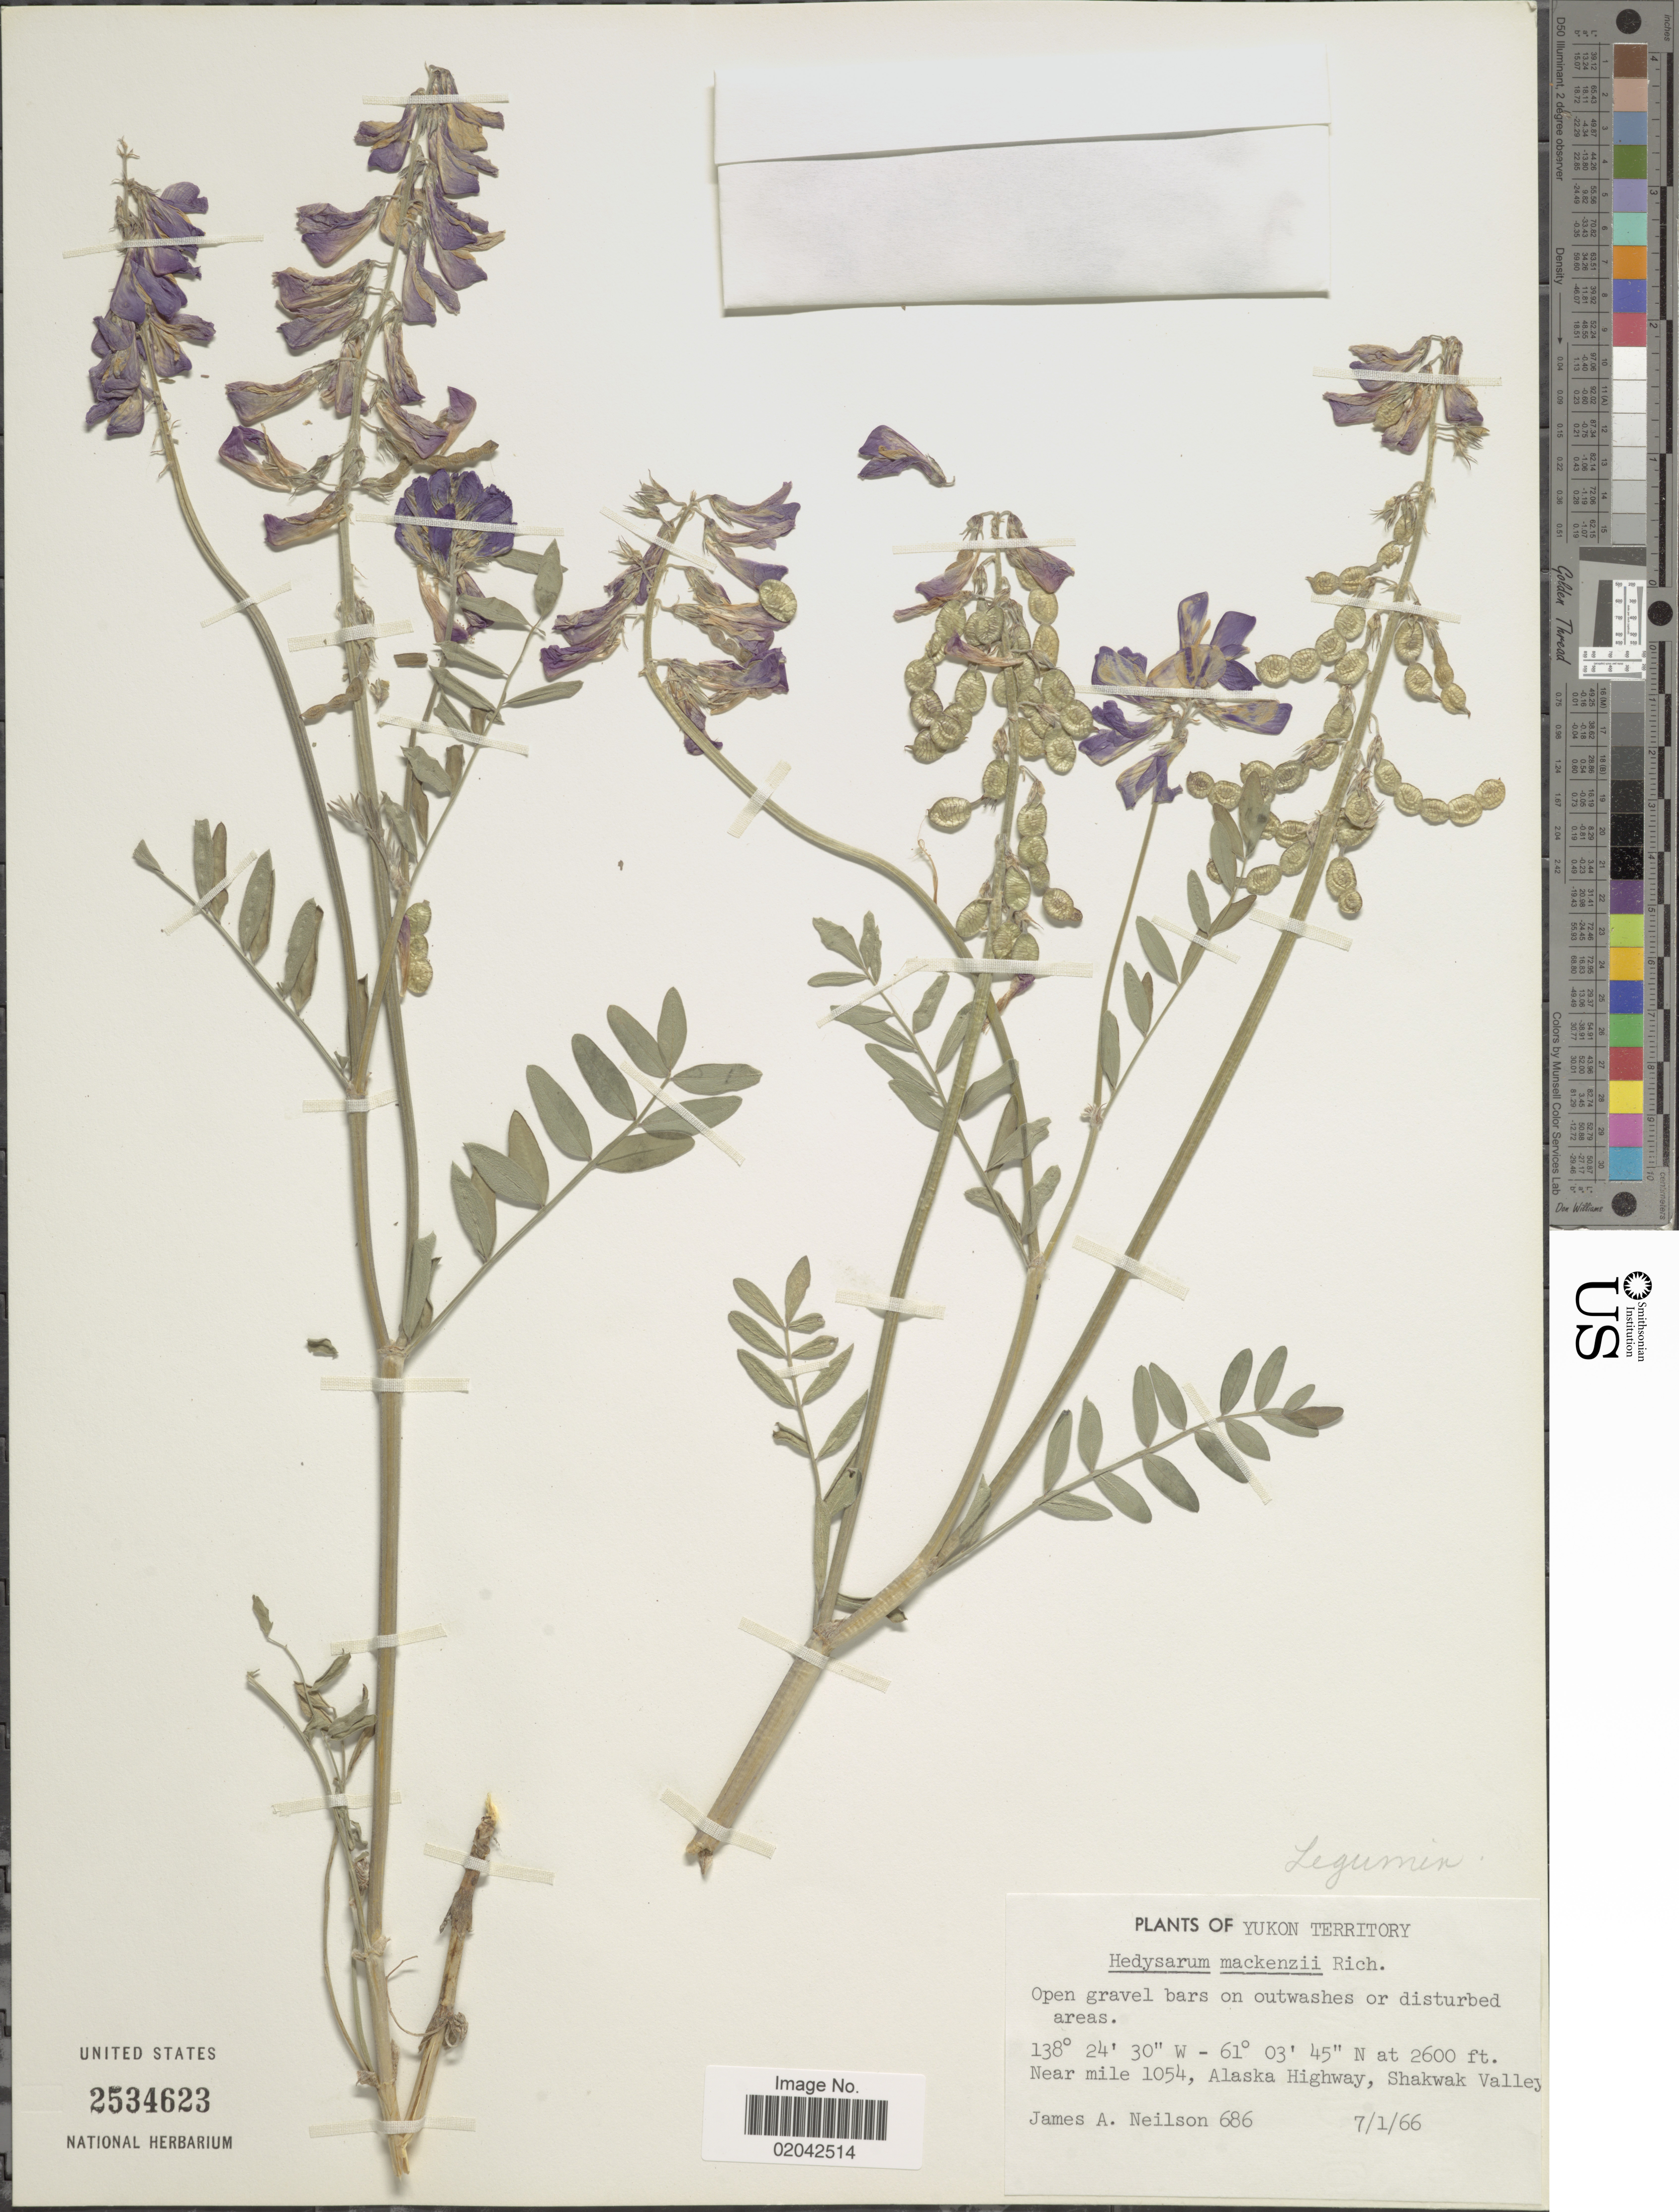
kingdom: Plantae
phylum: Tracheophyta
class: Magnoliopsida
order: Fabales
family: Fabaceae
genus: Hedysarum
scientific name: Hedysarum mackenziei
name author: Richardson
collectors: J. Neilson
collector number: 686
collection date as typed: Transcribed d/m/y: 1/7/66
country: Canada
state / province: Yukon Territory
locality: Near mile 1054, Alaska Highway, Shakwak Valley.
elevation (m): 792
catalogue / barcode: US 2534623